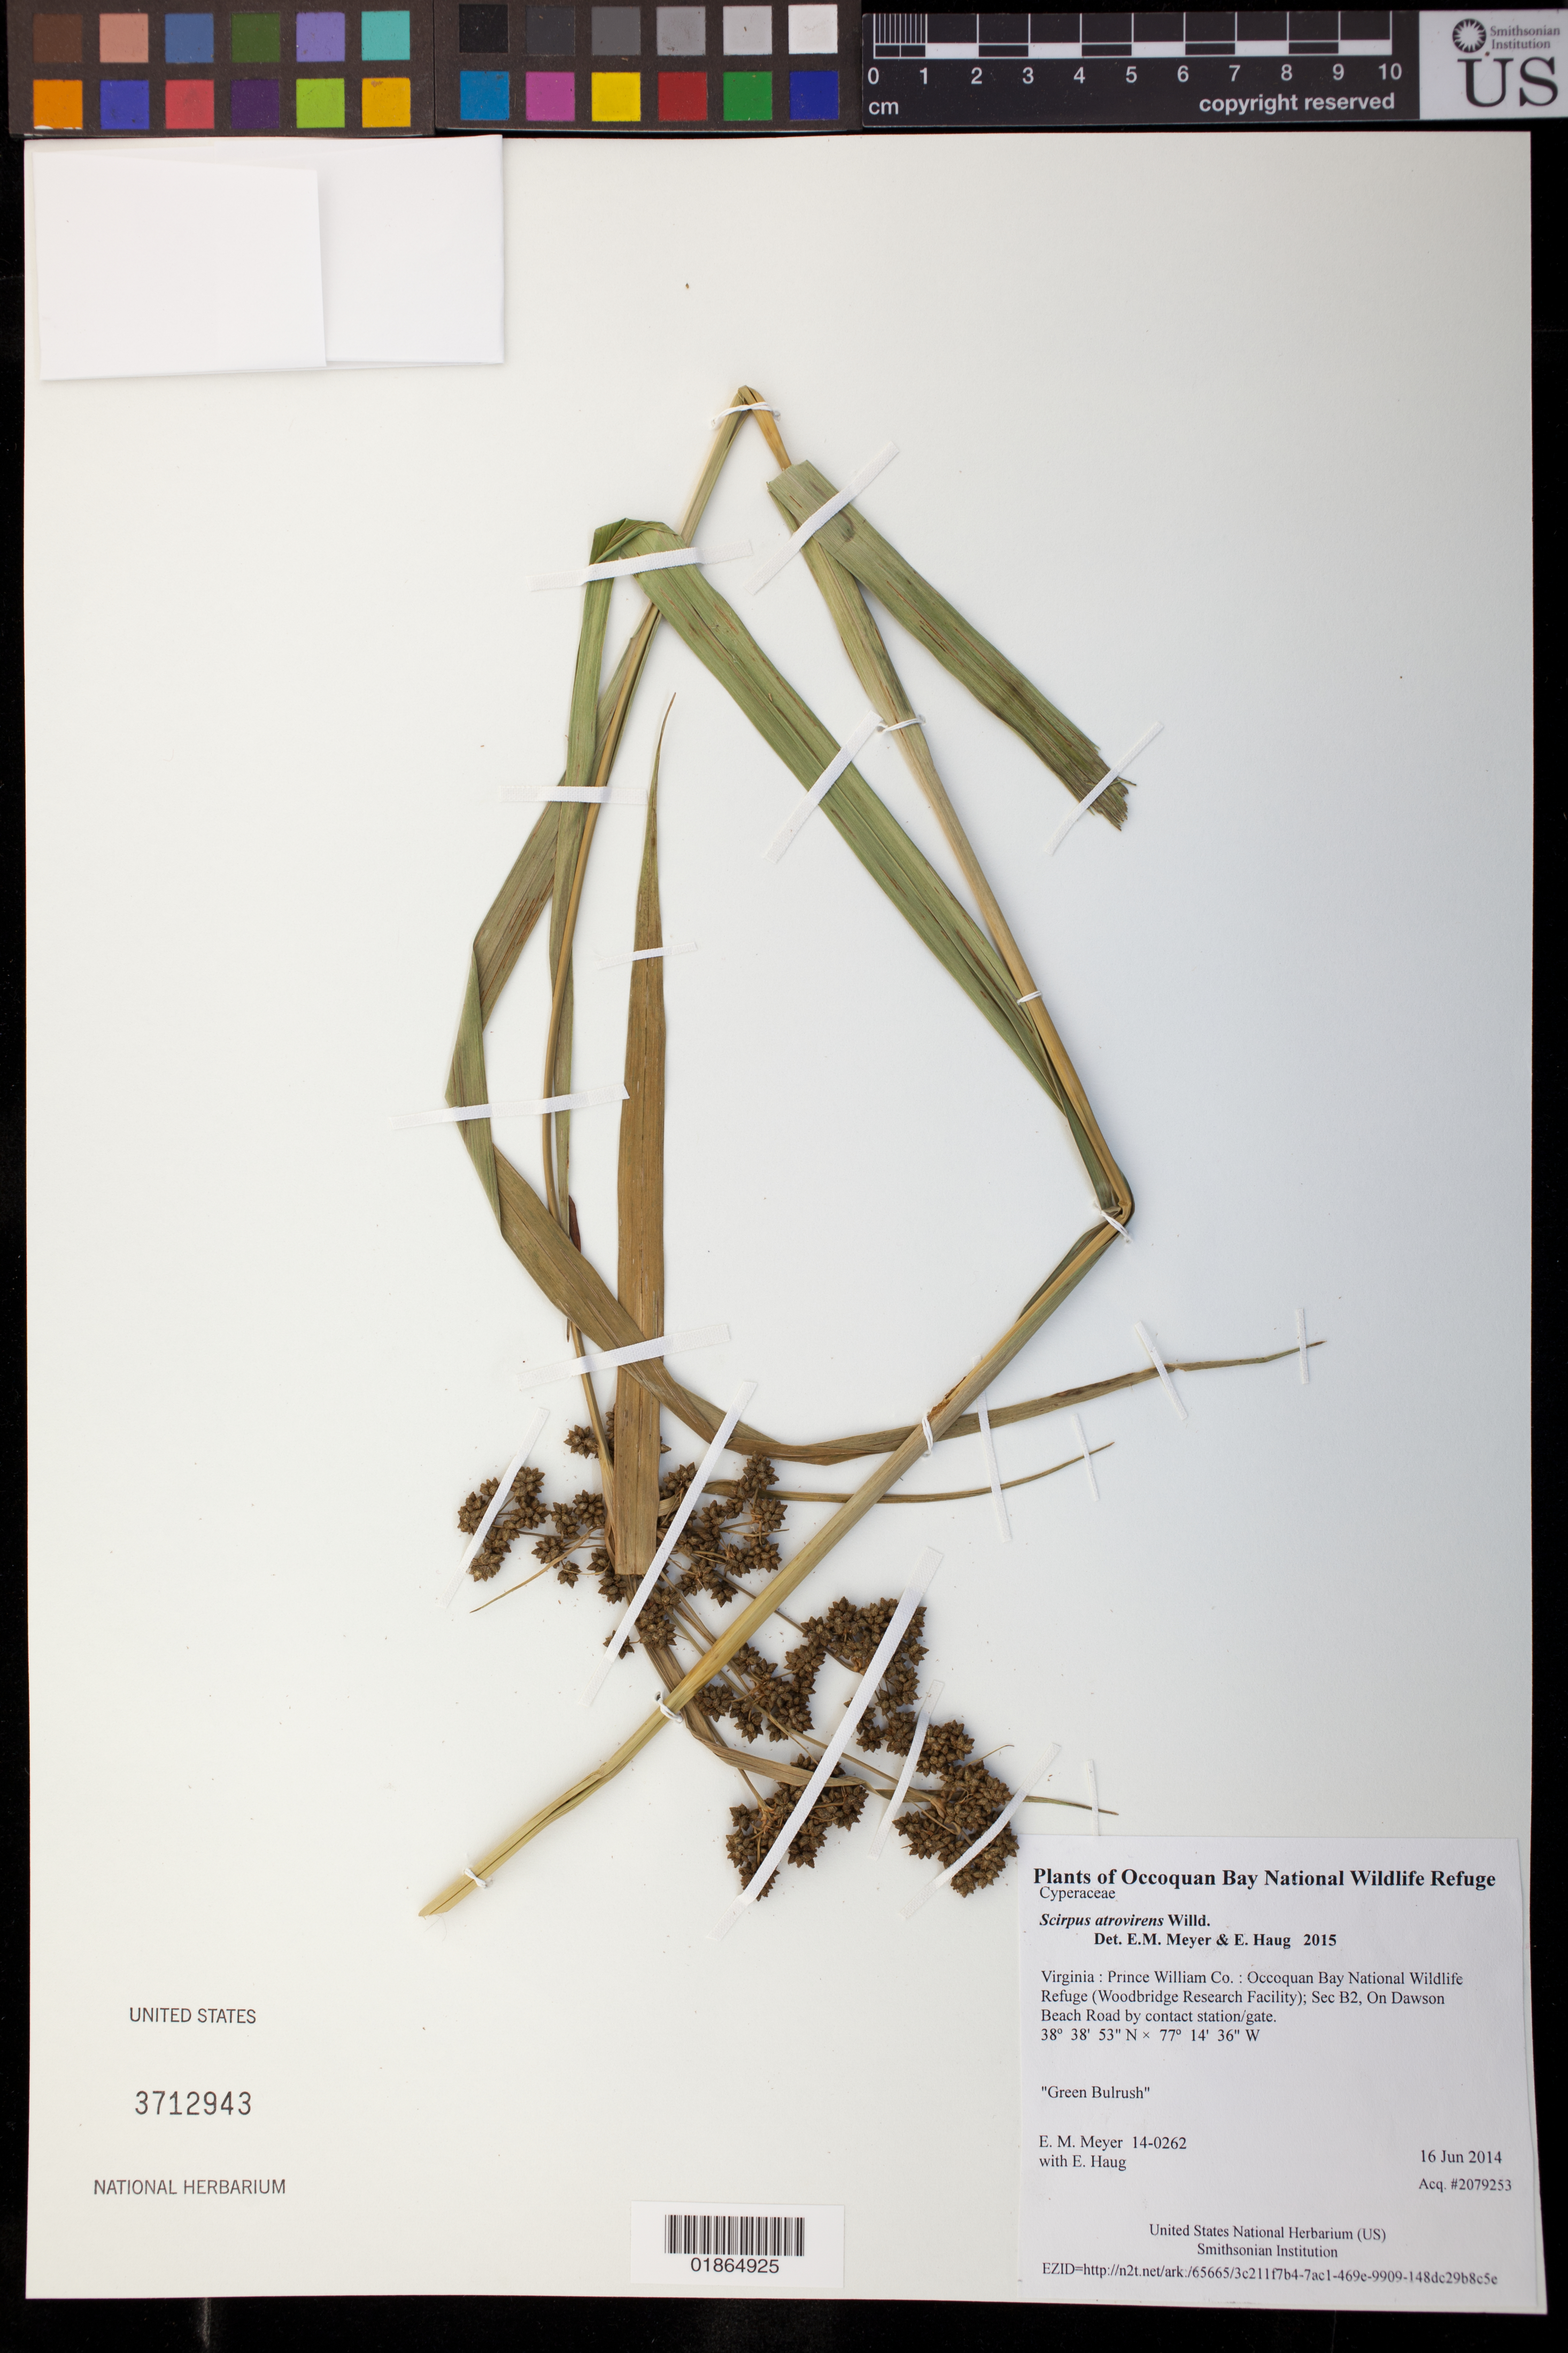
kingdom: Plantae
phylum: Tracheophyta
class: Liliopsida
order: Poales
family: Cyperaceae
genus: Scirpus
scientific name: Scirpus georgianus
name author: R.M. Harper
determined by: Strong, Mark T., (BOT), Smithsonian Institution - National Museum of Natural History (UNITED STATES)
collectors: E. M. Meyer & E. Haug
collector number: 14-0262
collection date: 2014-06-16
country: United States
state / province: Virginia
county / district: Prince William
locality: Occoquan Bay National Wildlife Refuge (Woodbridge Research Facility); Sec B2, On Dawson Beach Road by contact station/gate.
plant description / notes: Green Bulrush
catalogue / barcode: US 3712943